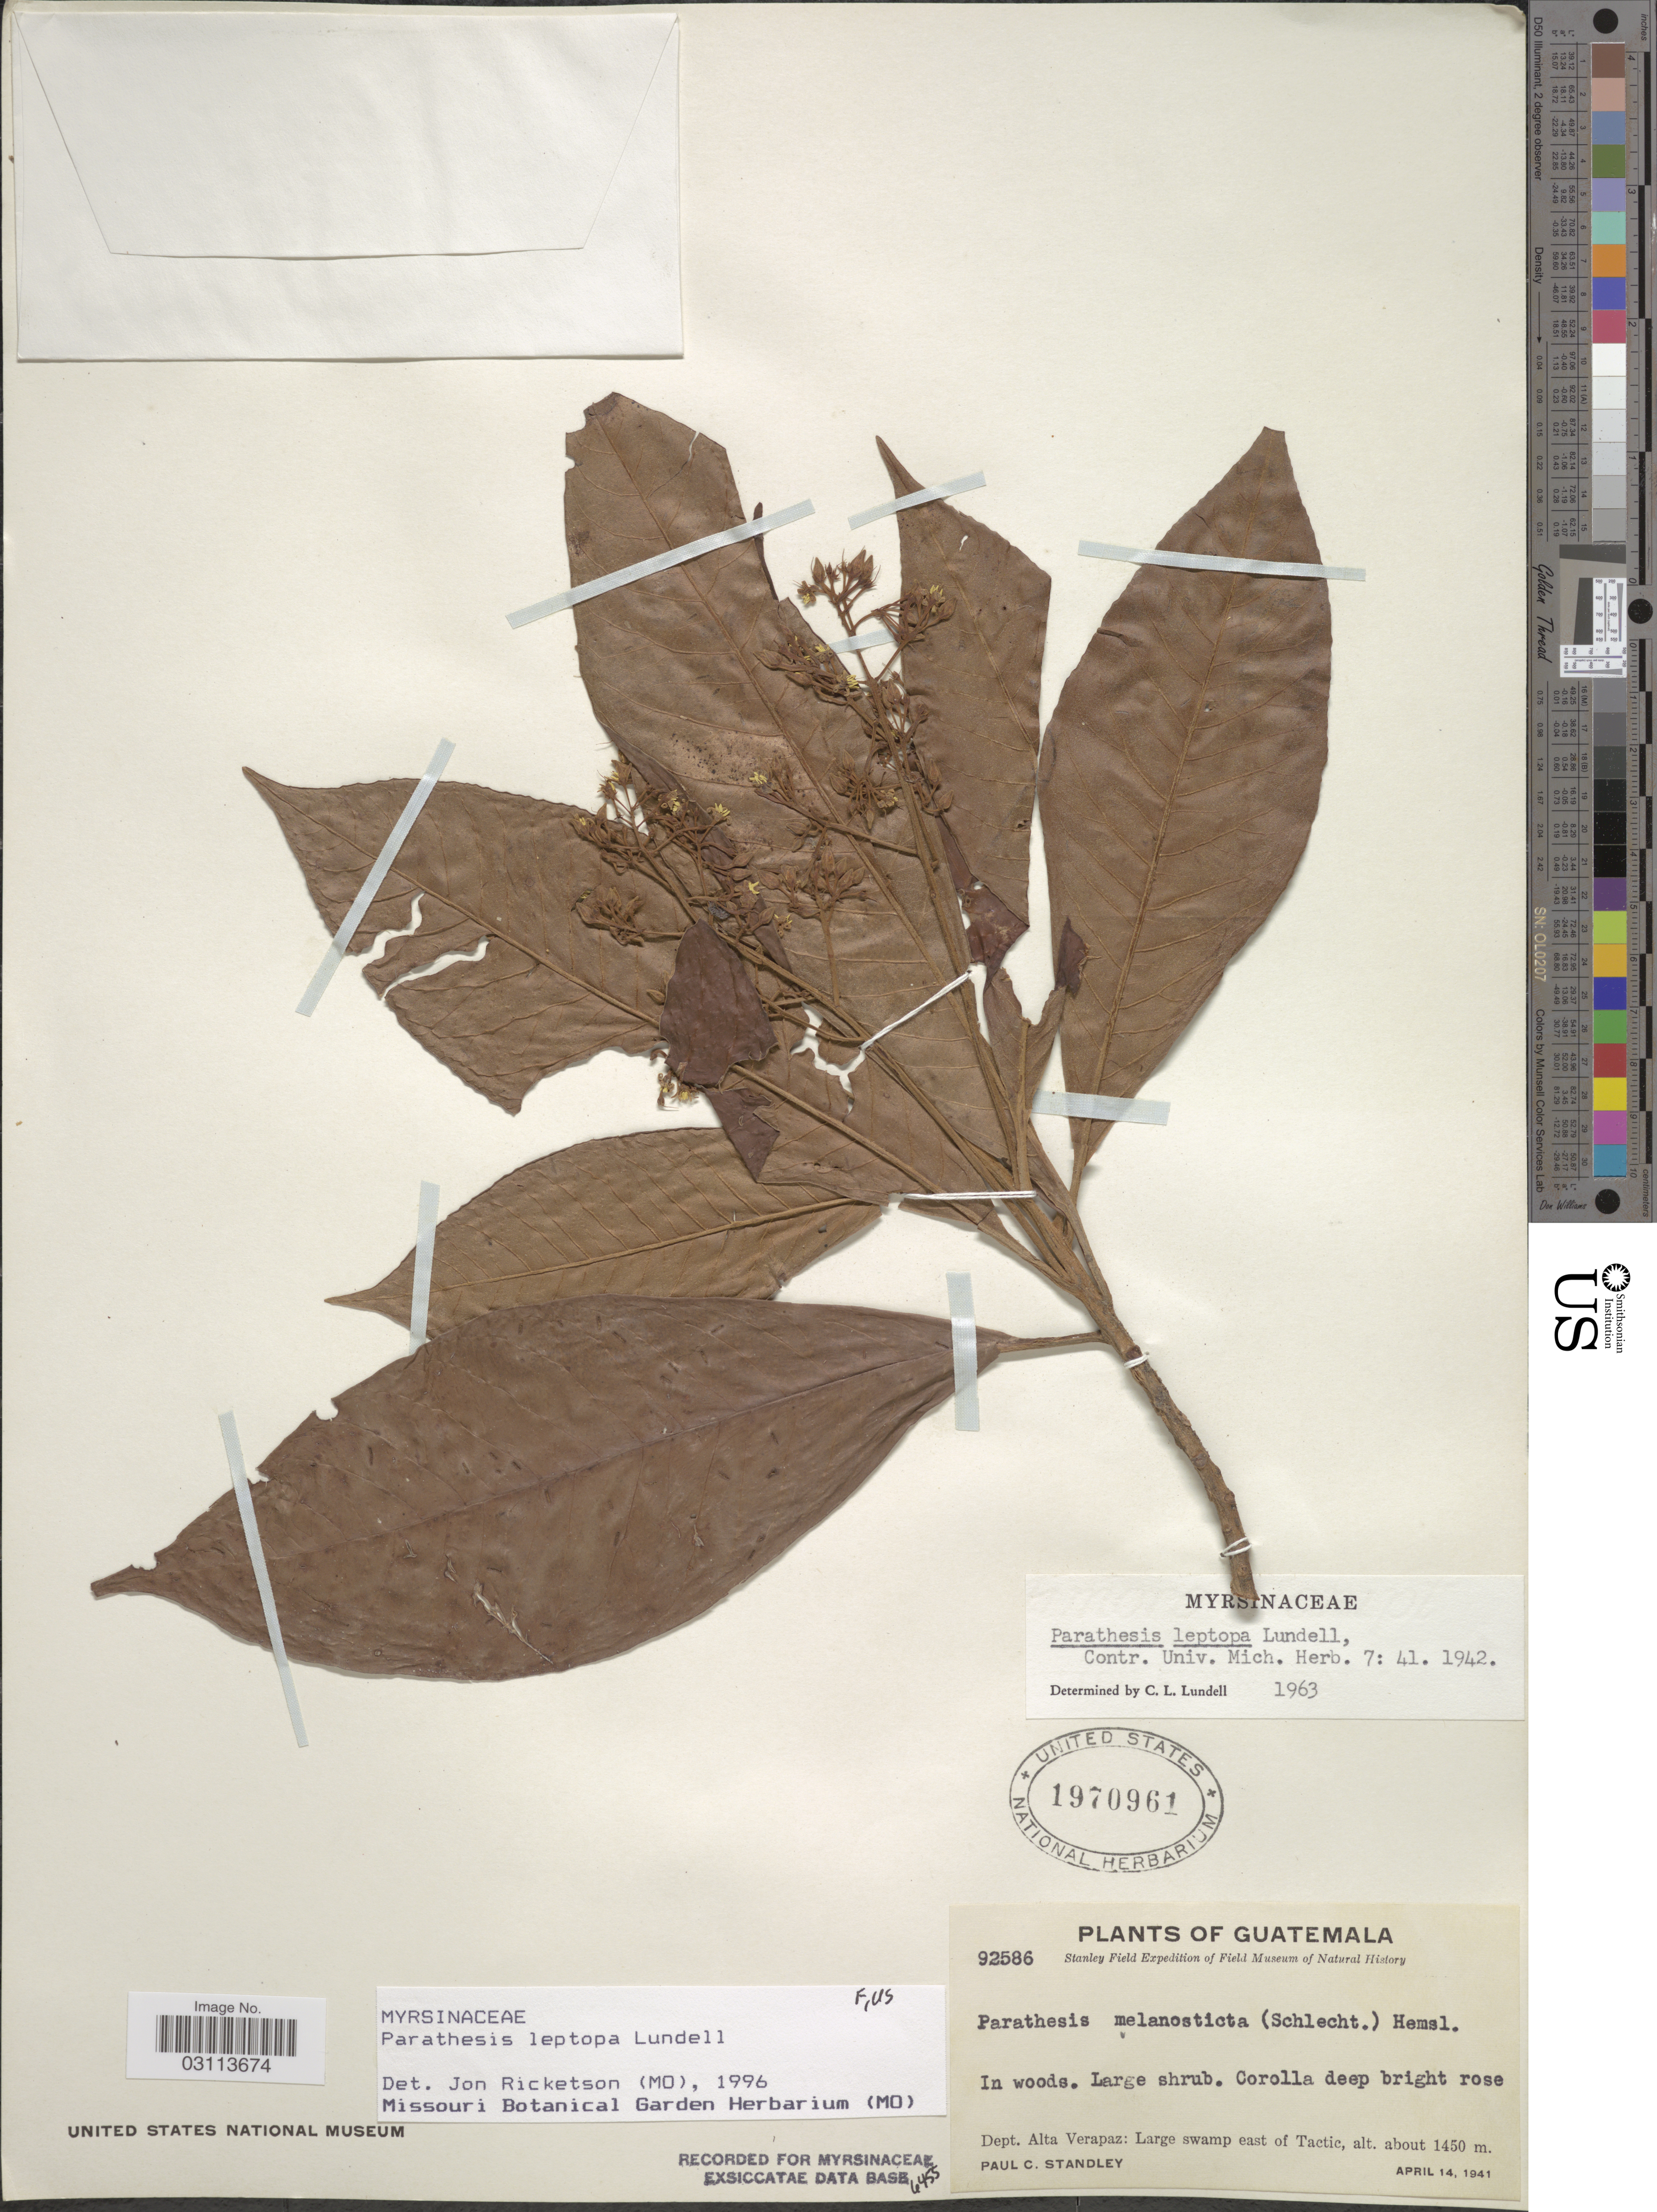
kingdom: Plantae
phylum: Tracheophyta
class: Magnoliopsida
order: Ericales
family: Primulaceae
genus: Parathesis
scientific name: Parathesis leptopa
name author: Lundell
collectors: P. C. Standley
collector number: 92586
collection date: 1941-04-14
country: Guatemala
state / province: Alta Verapaz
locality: Dept. Alta Verapaz: Large swamp east of Tactic.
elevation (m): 1450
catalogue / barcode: US 1970961